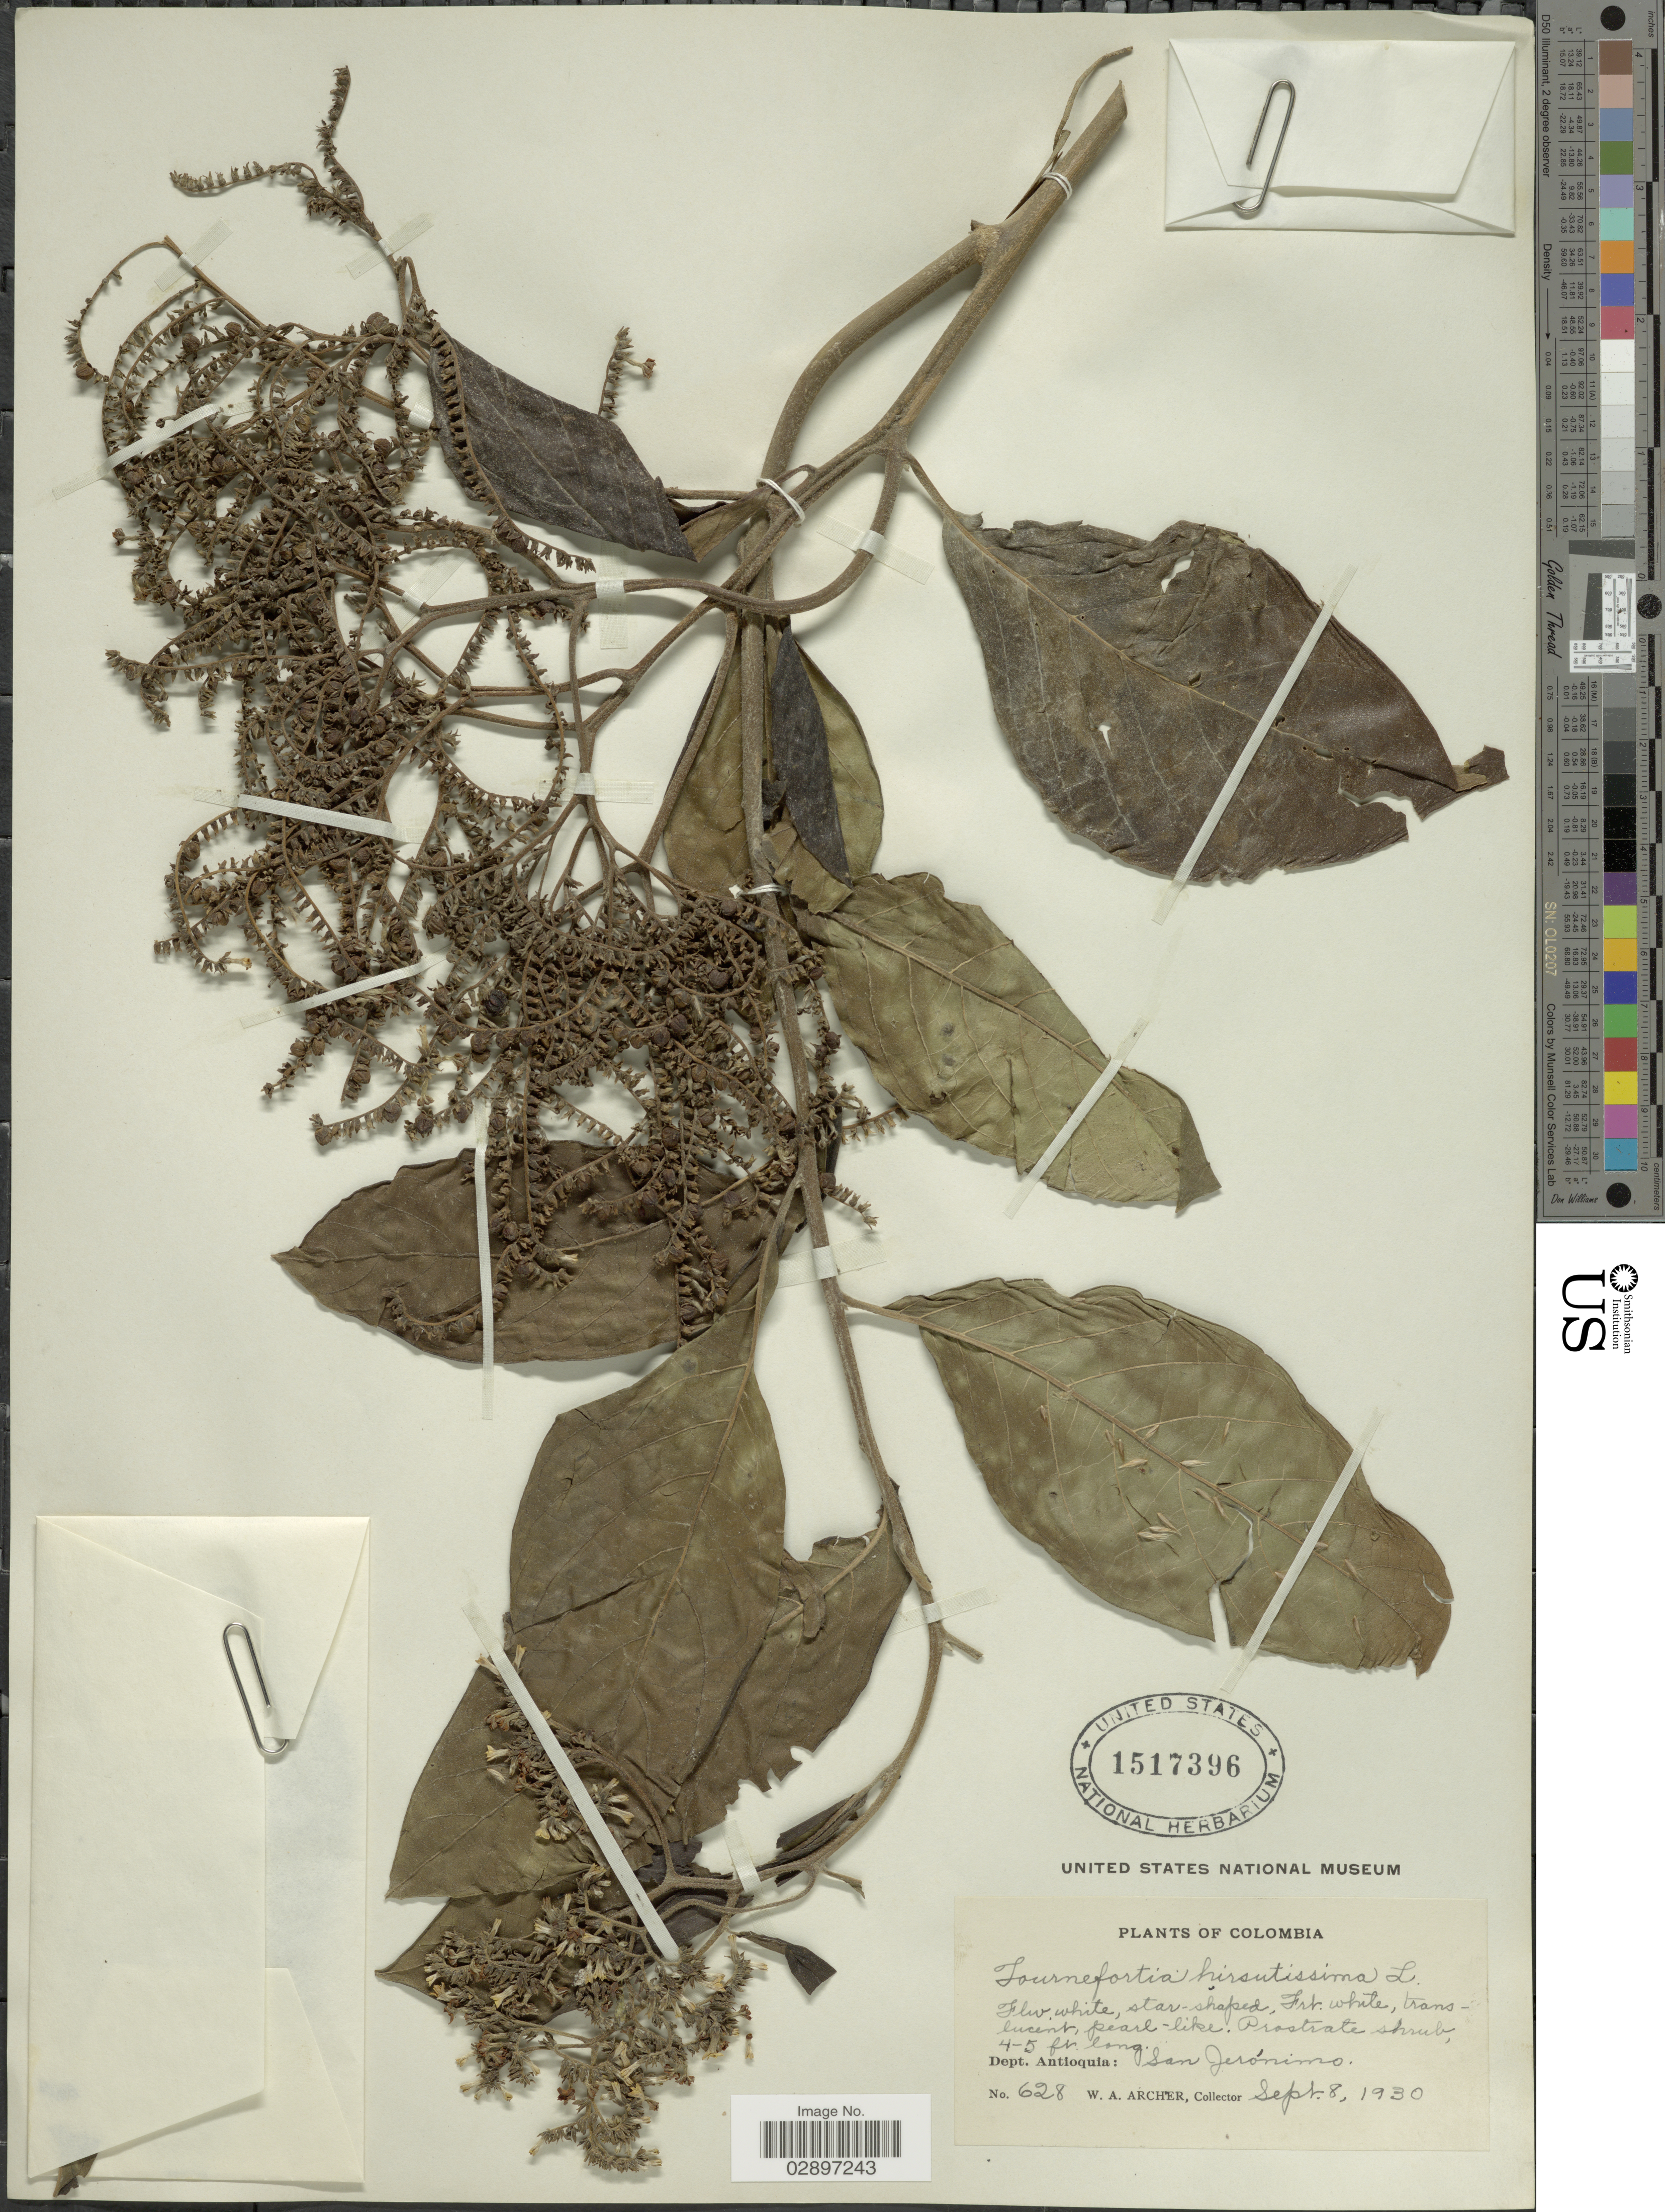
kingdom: Plantae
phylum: Tracheophyta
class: Magnoliopsida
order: Boraginales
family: Heliotropiaceae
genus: Tournefortia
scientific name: Tournefortia hirsutissima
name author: L.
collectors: W. Archer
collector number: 628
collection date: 1930-09-08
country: Colombia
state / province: Antioquia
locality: Dept. Antioquia: San Jerónimo.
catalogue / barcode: US 1517396